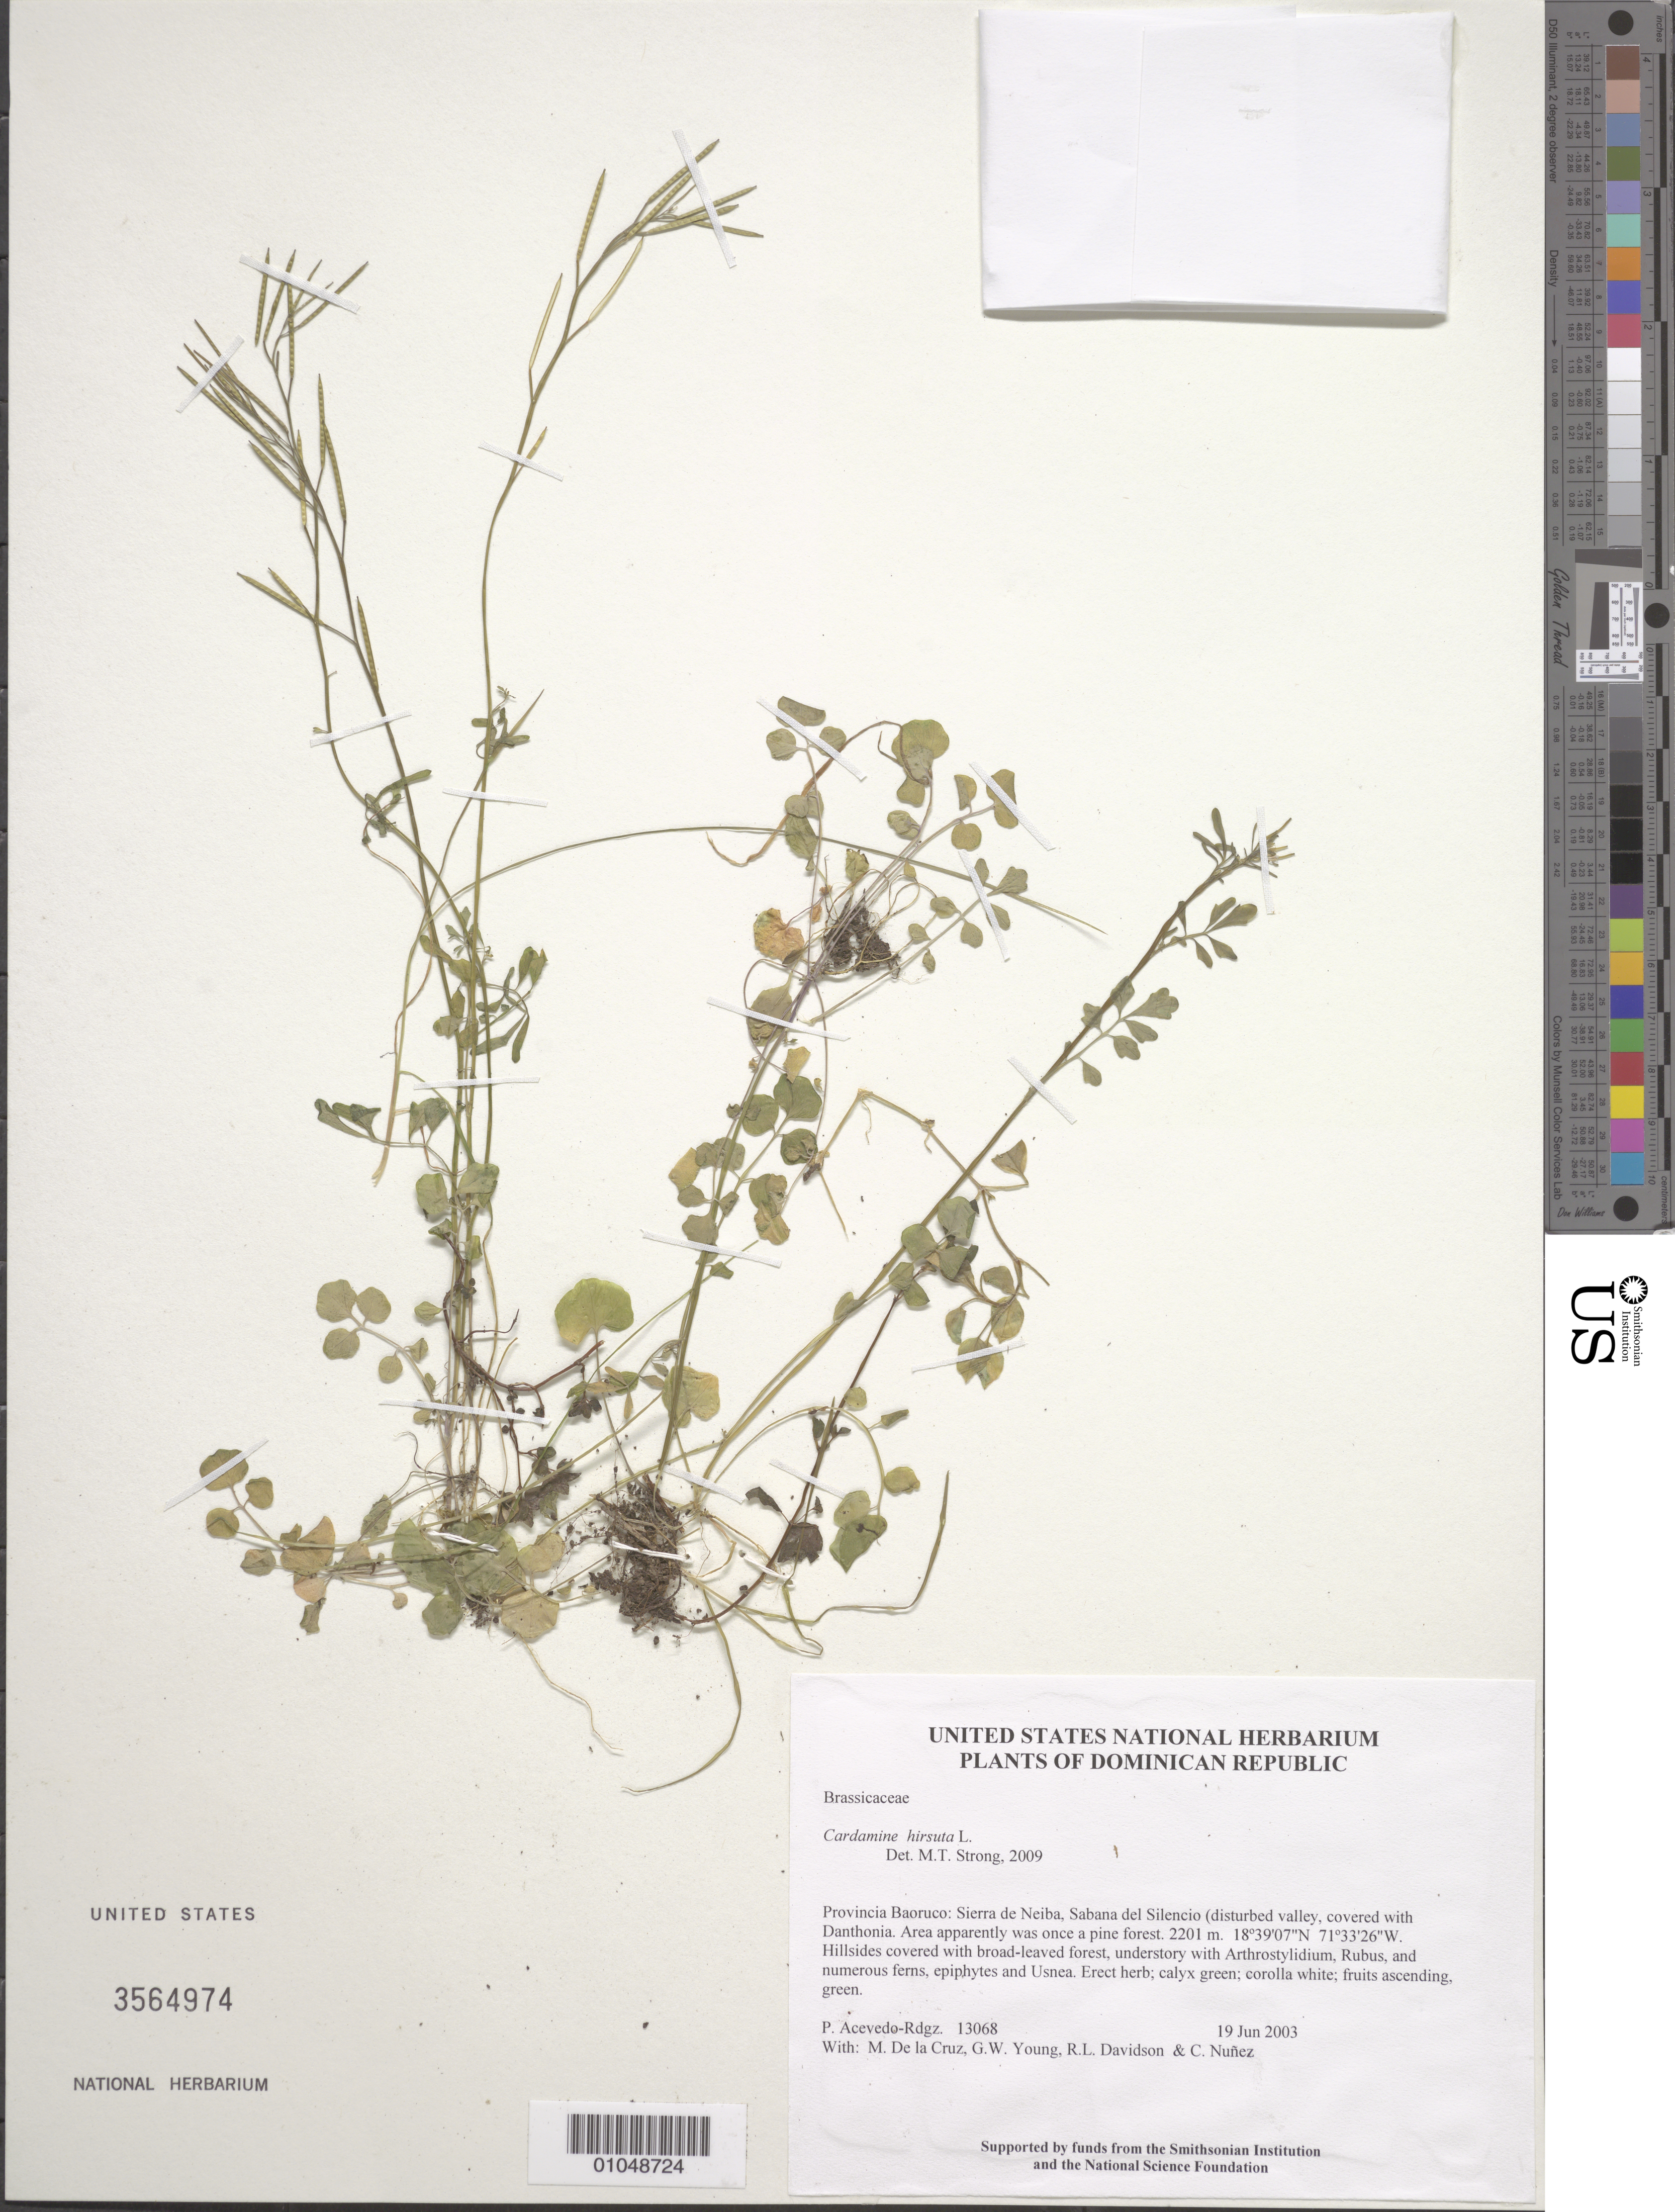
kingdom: Plantae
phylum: Tracheophyta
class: Magnoliopsida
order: Brassicales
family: Brassicaceae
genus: Cardamine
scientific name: Cardamine hirsuta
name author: L.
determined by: Strong, M. T., (US), Smithsonian Institution - National Museum of Natural History (UNITED STATES)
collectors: P. Acevedo-Rodr., M. de la Cruz, J. Rawlins, G. Young, R. Davidson & C. Nunez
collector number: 13068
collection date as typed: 19 Jun 2003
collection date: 2003-06-19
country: Dominican Republic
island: Hispaniola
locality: Provincia Baoruco: Sierra de Neiba, Sabana del Silencio (disturbed valley, covered with Danthonia. Area apparently was once a pine forest.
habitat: Hillsides covered with broad-leaved forest, understory with Arthrostylidium, Rubus, and numerous ferns, epiphytes and Usnea.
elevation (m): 2201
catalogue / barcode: US 3564974